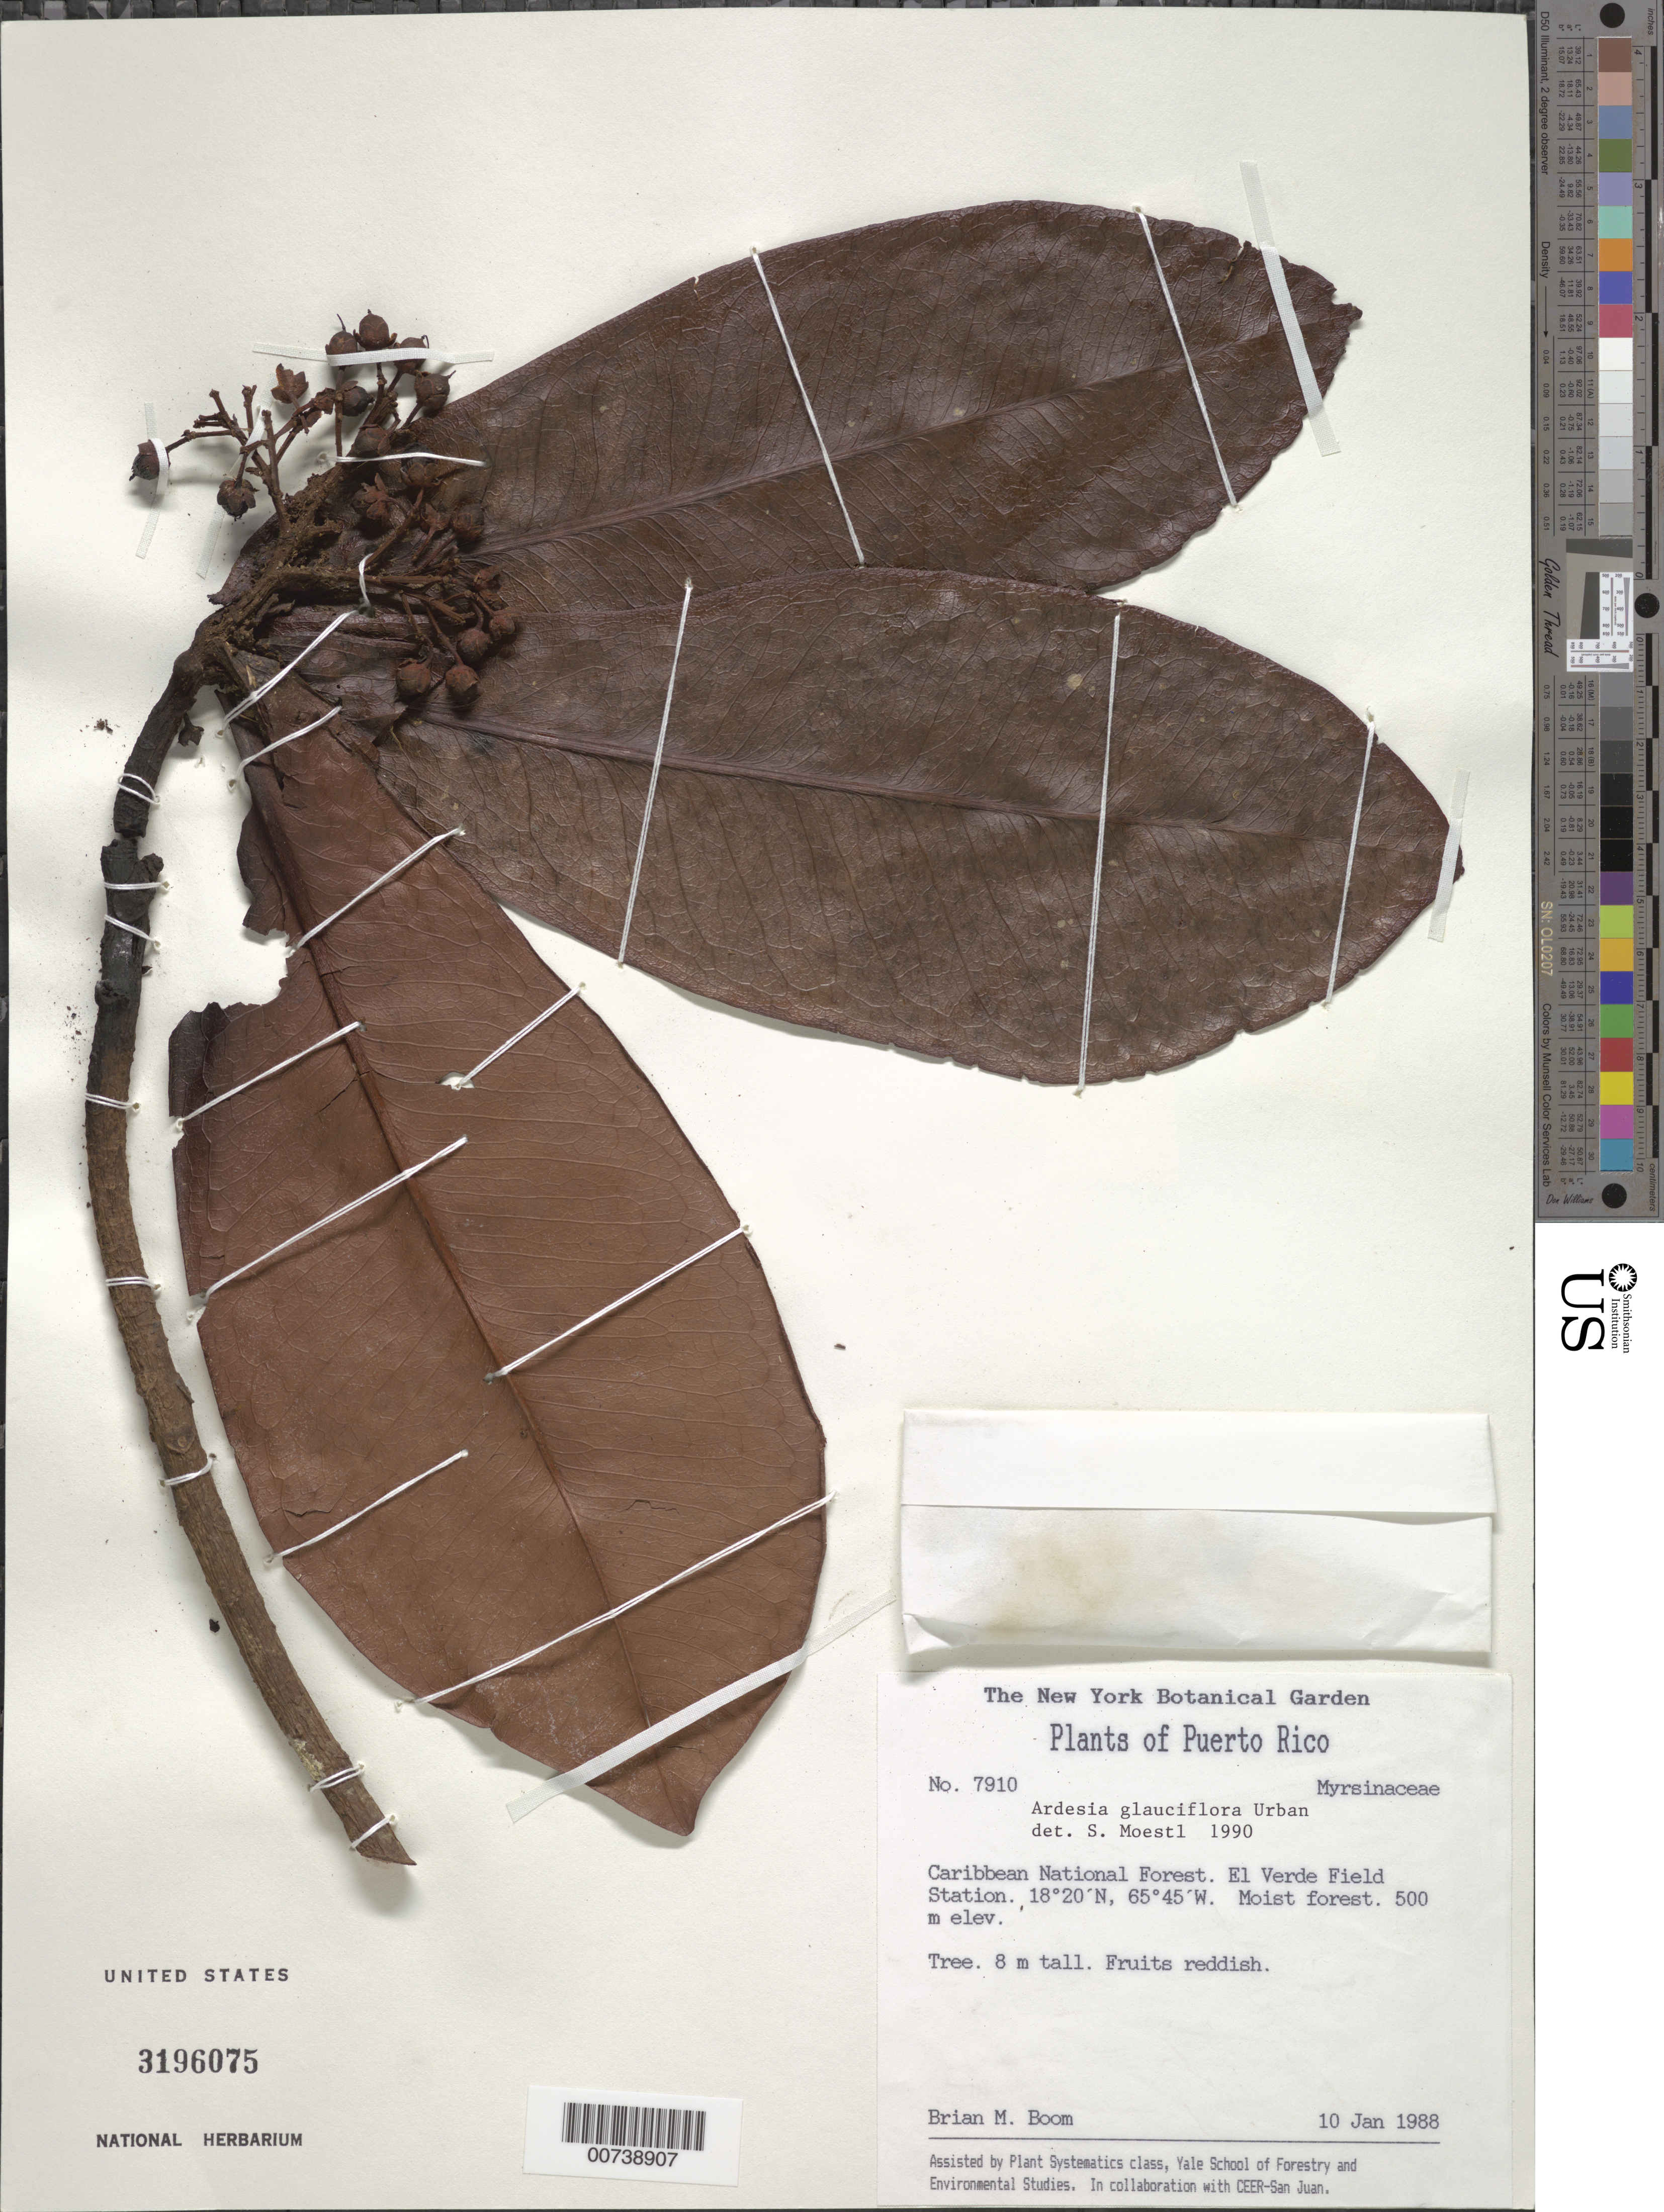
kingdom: Plantae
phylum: Tracheophyta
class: Magnoliopsida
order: Ericales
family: Primulaceae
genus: Ardisia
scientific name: Ardisia glauciflora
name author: Urb.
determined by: Moestl, S.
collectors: B. M. Boom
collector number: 7910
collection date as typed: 10 Jan 1988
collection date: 1988-01-10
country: Puerto Rico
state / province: Río Grande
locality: Caribbean National Forest. El Verde Field Station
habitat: Moist forest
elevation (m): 500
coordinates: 18.33333333, -65.75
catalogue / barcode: US 3196075